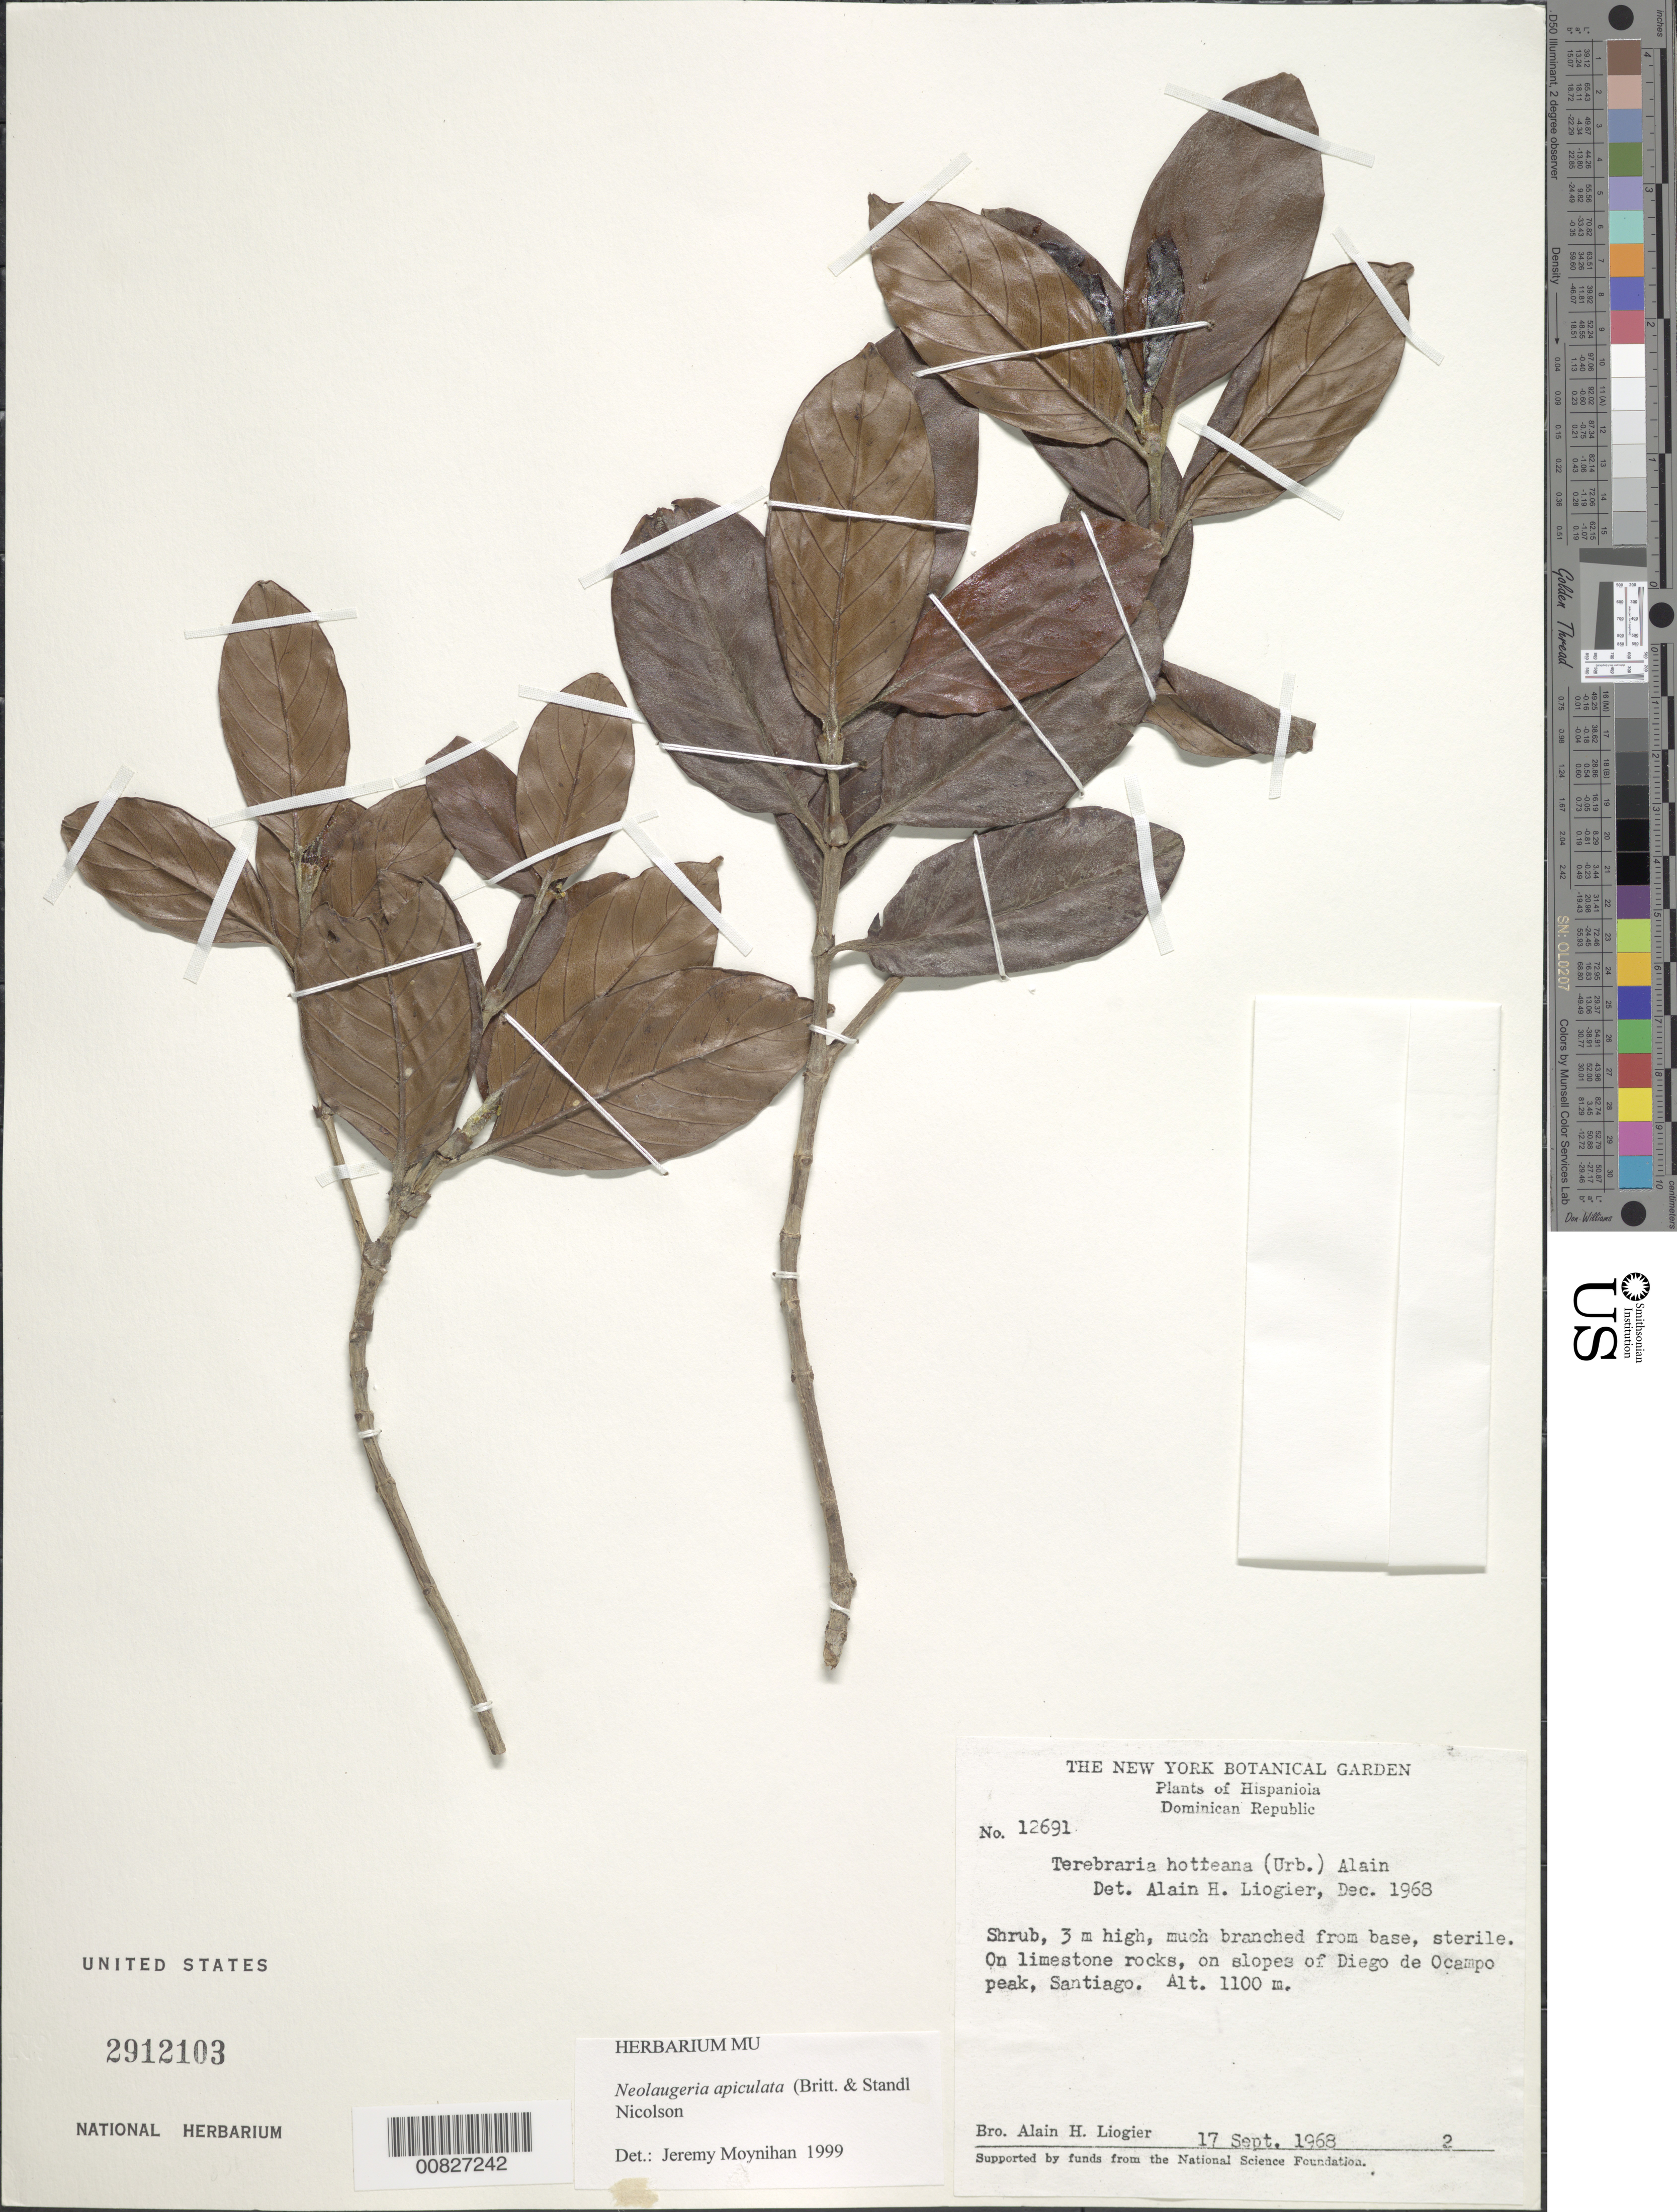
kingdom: Plantae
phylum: Tracheophyta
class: Magnoliopsida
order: Gentianales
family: Rubiaceae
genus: Stenostomum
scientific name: Stenostomum apiculatum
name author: Britton & Standl.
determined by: Moynihan, J.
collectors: A. H. Liogier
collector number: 12691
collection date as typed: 17 Sep 1968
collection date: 1968-09-17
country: Dominican Republic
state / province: Santiago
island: Hispaniola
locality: Diego de Ocampo peak, Santiago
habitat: On limestone rocks on slopes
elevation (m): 1100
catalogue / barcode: US 2912103